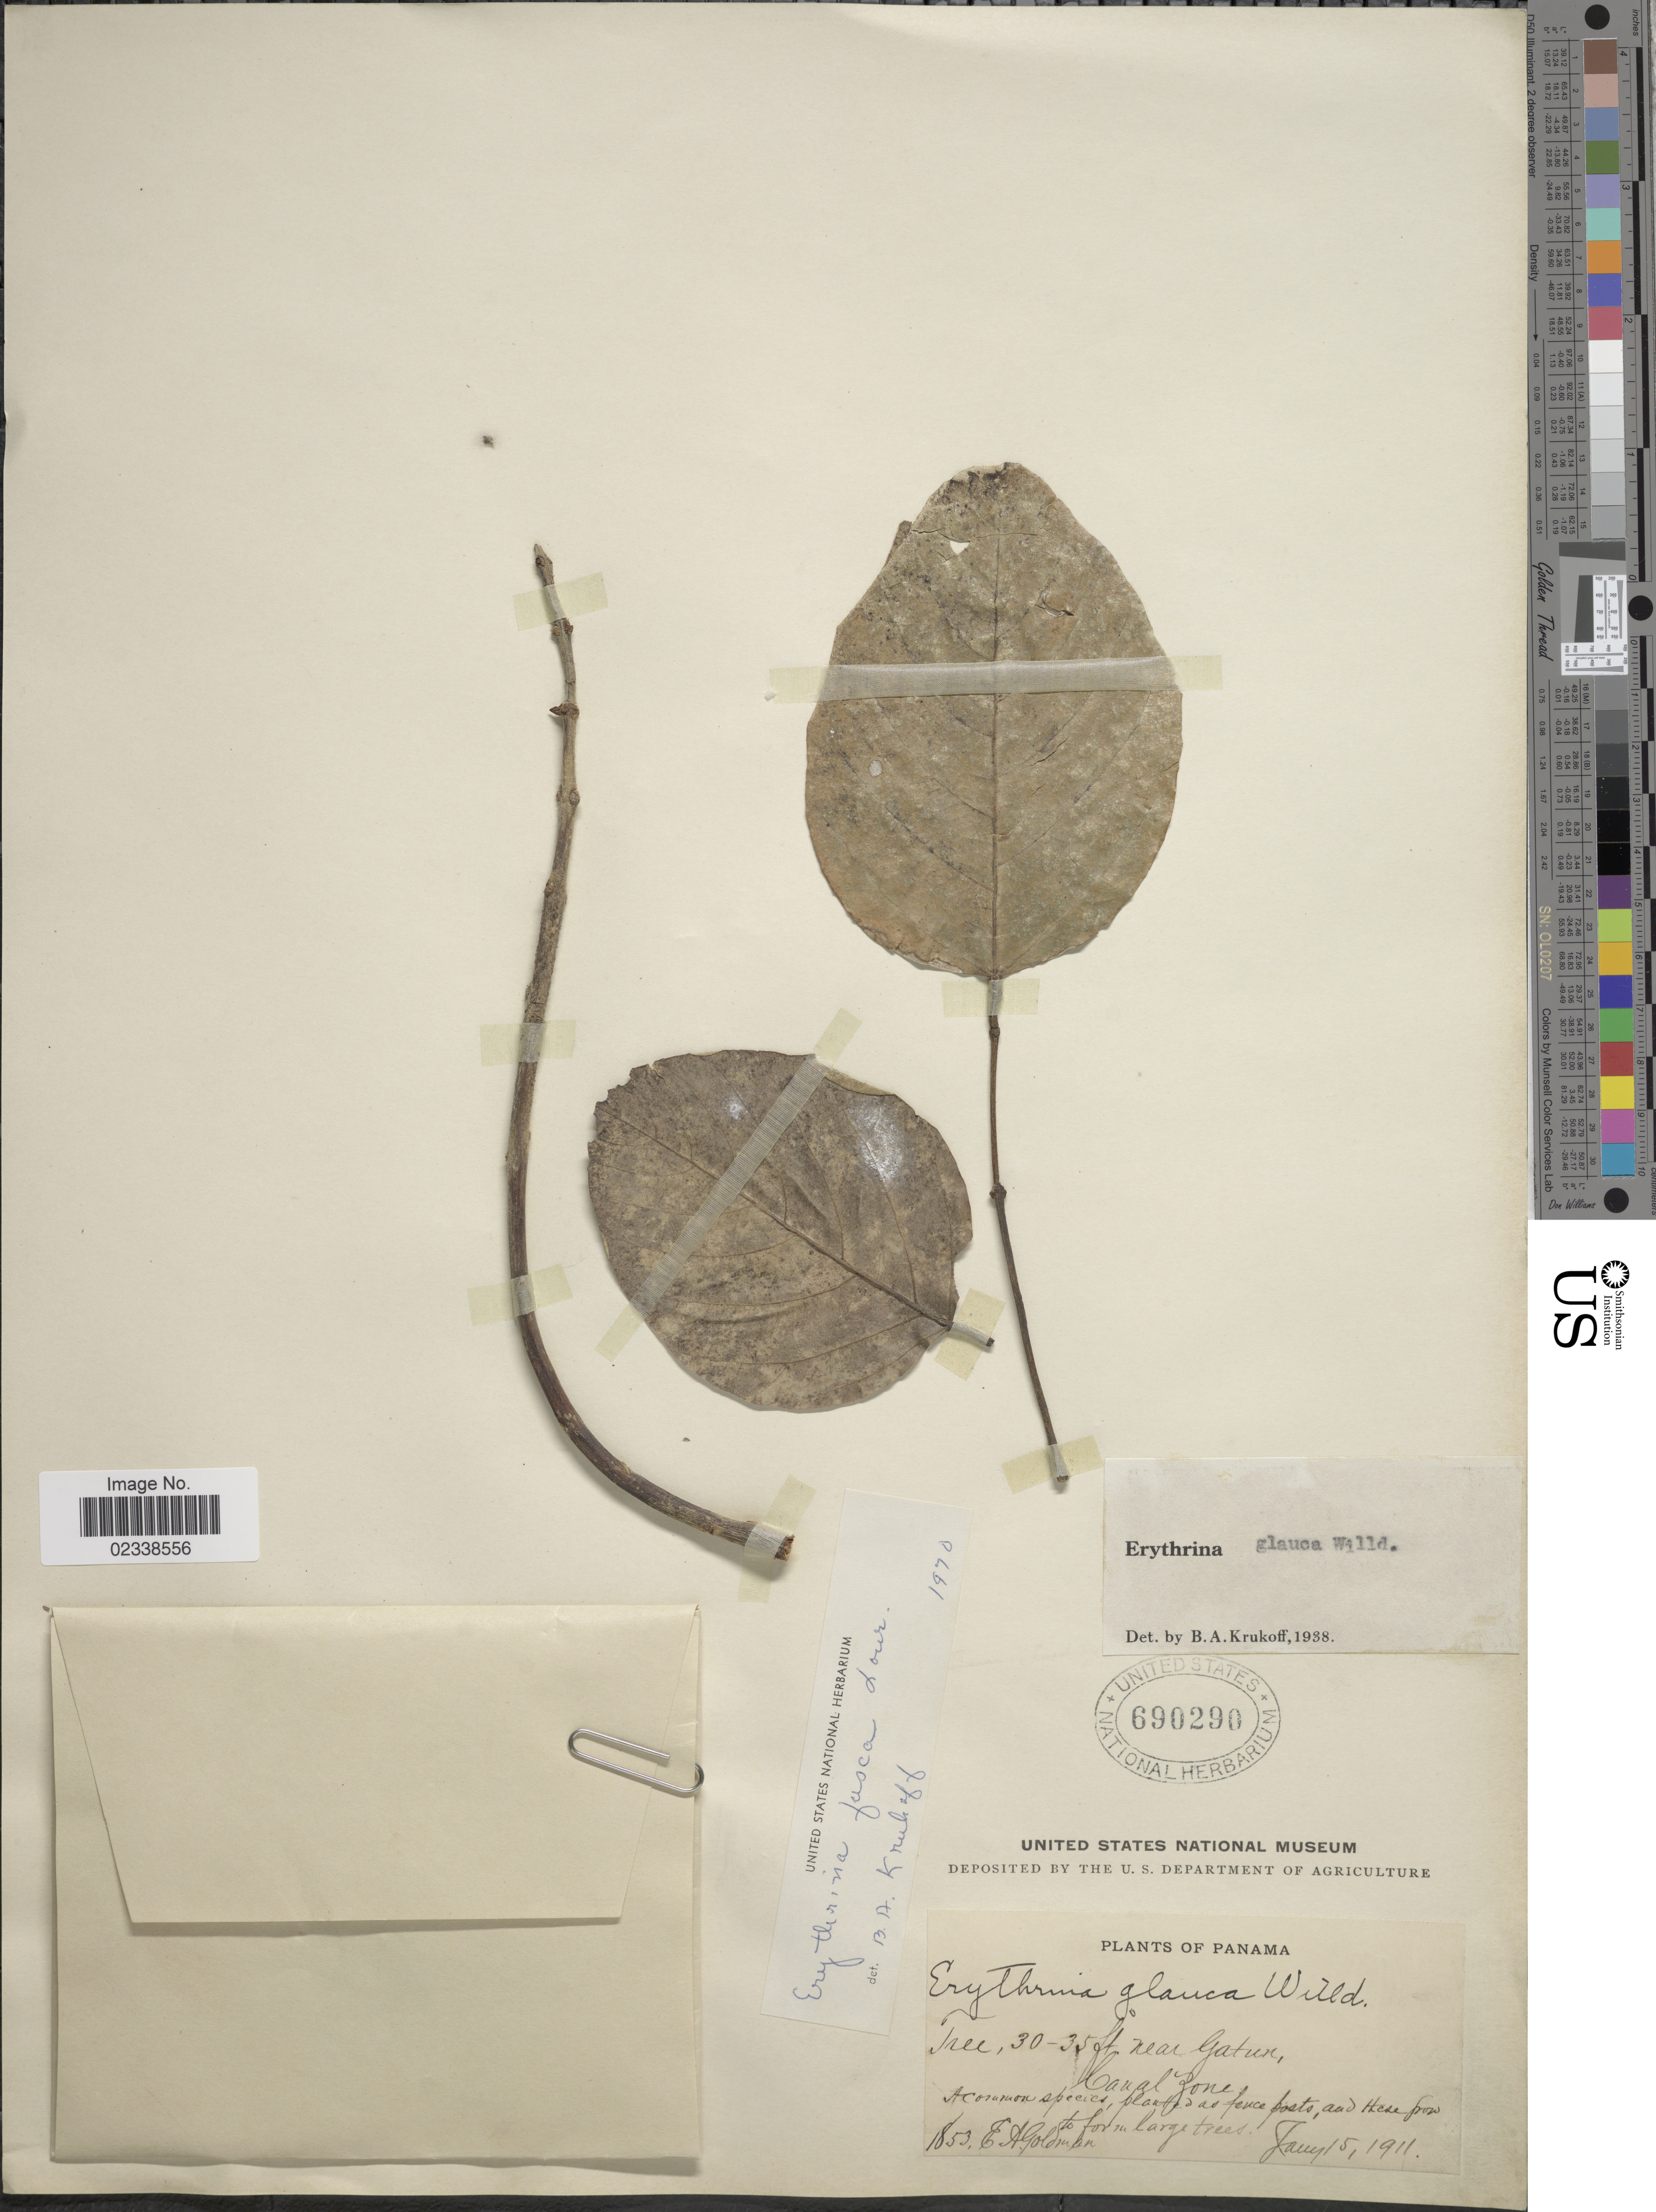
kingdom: Plantae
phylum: Tracheophyta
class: Magnoliopsida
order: Fabales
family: Fabaceae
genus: Erythrina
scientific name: Erythrina fusca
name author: Lour.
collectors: E. A. Goldman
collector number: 1853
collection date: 1911-01-15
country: Panama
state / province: Colón / Panamá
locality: Near Gatun, Canal Zone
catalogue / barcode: US 690290